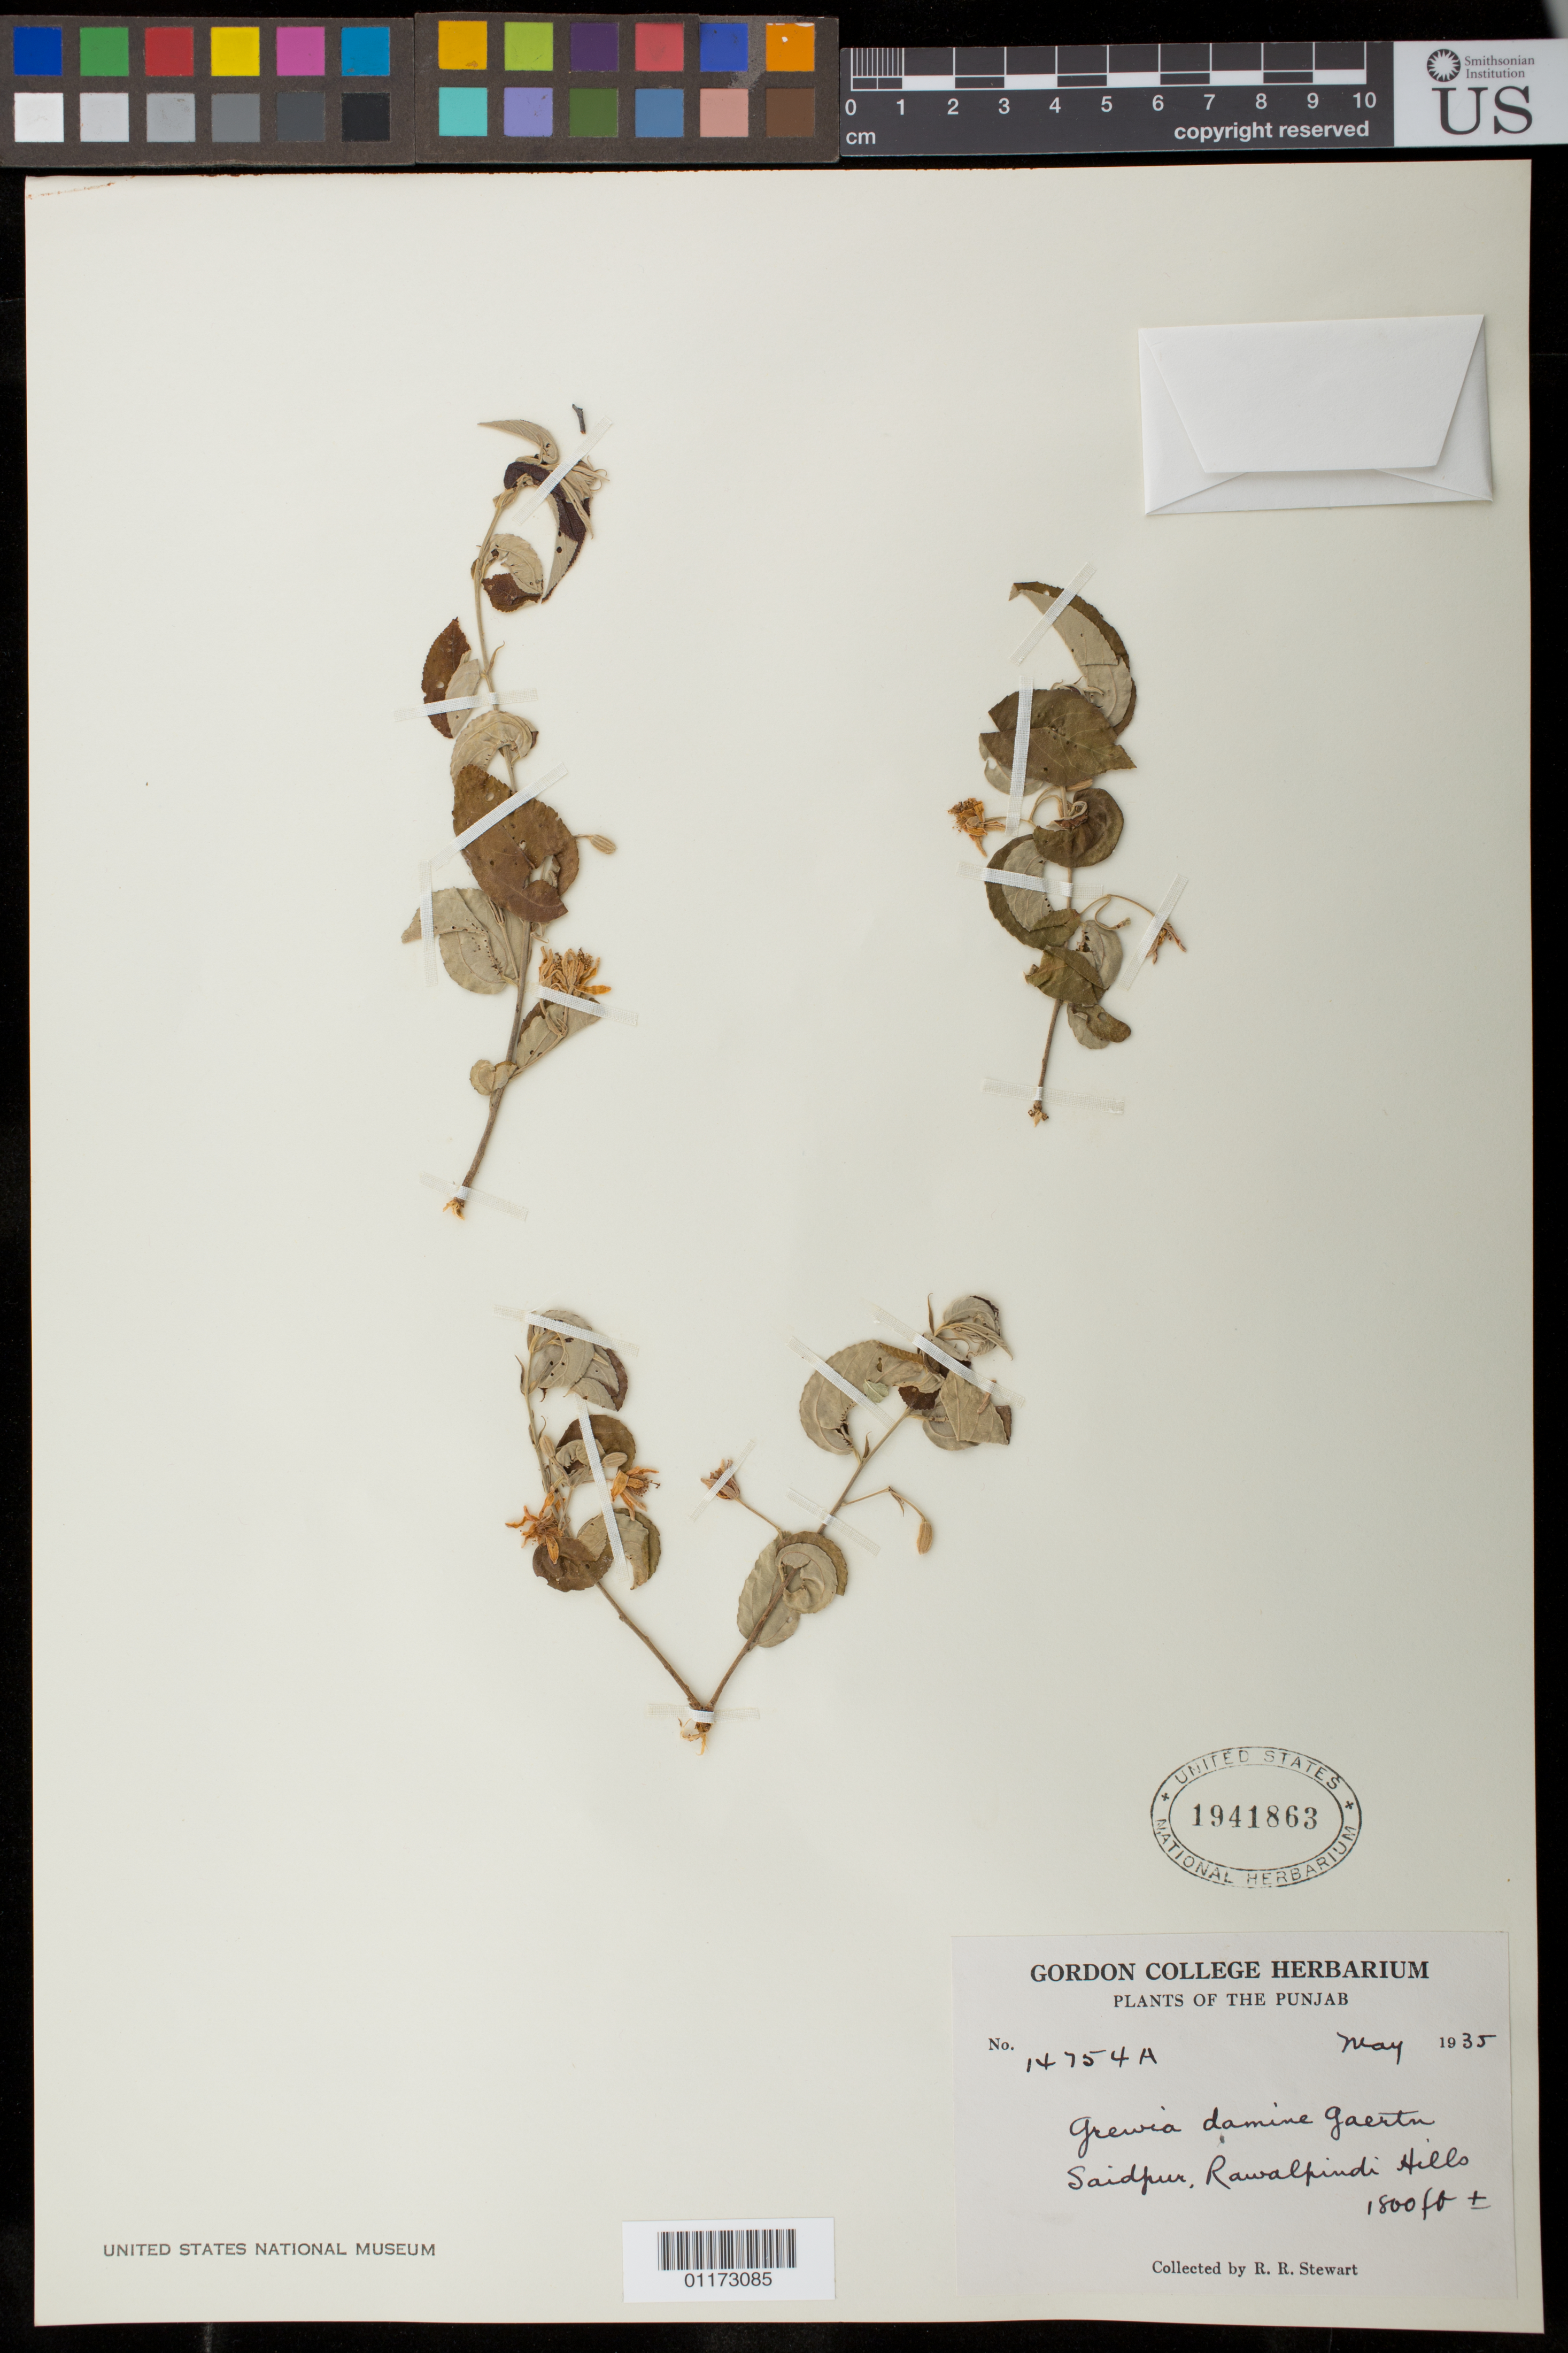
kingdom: Plantae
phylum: Tracheophyta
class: Magnoliopsida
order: Malvales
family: Malvaceae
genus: Grewia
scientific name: Grewia tiliifolia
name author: Vahl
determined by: Jourdain-Fievet, L.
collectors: R. R. Stewart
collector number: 14754A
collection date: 1935-05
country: Pakistan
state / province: Punjab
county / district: Rawalpindi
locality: Saidpur, Rawalpindi Hills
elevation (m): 549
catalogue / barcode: US 1941863